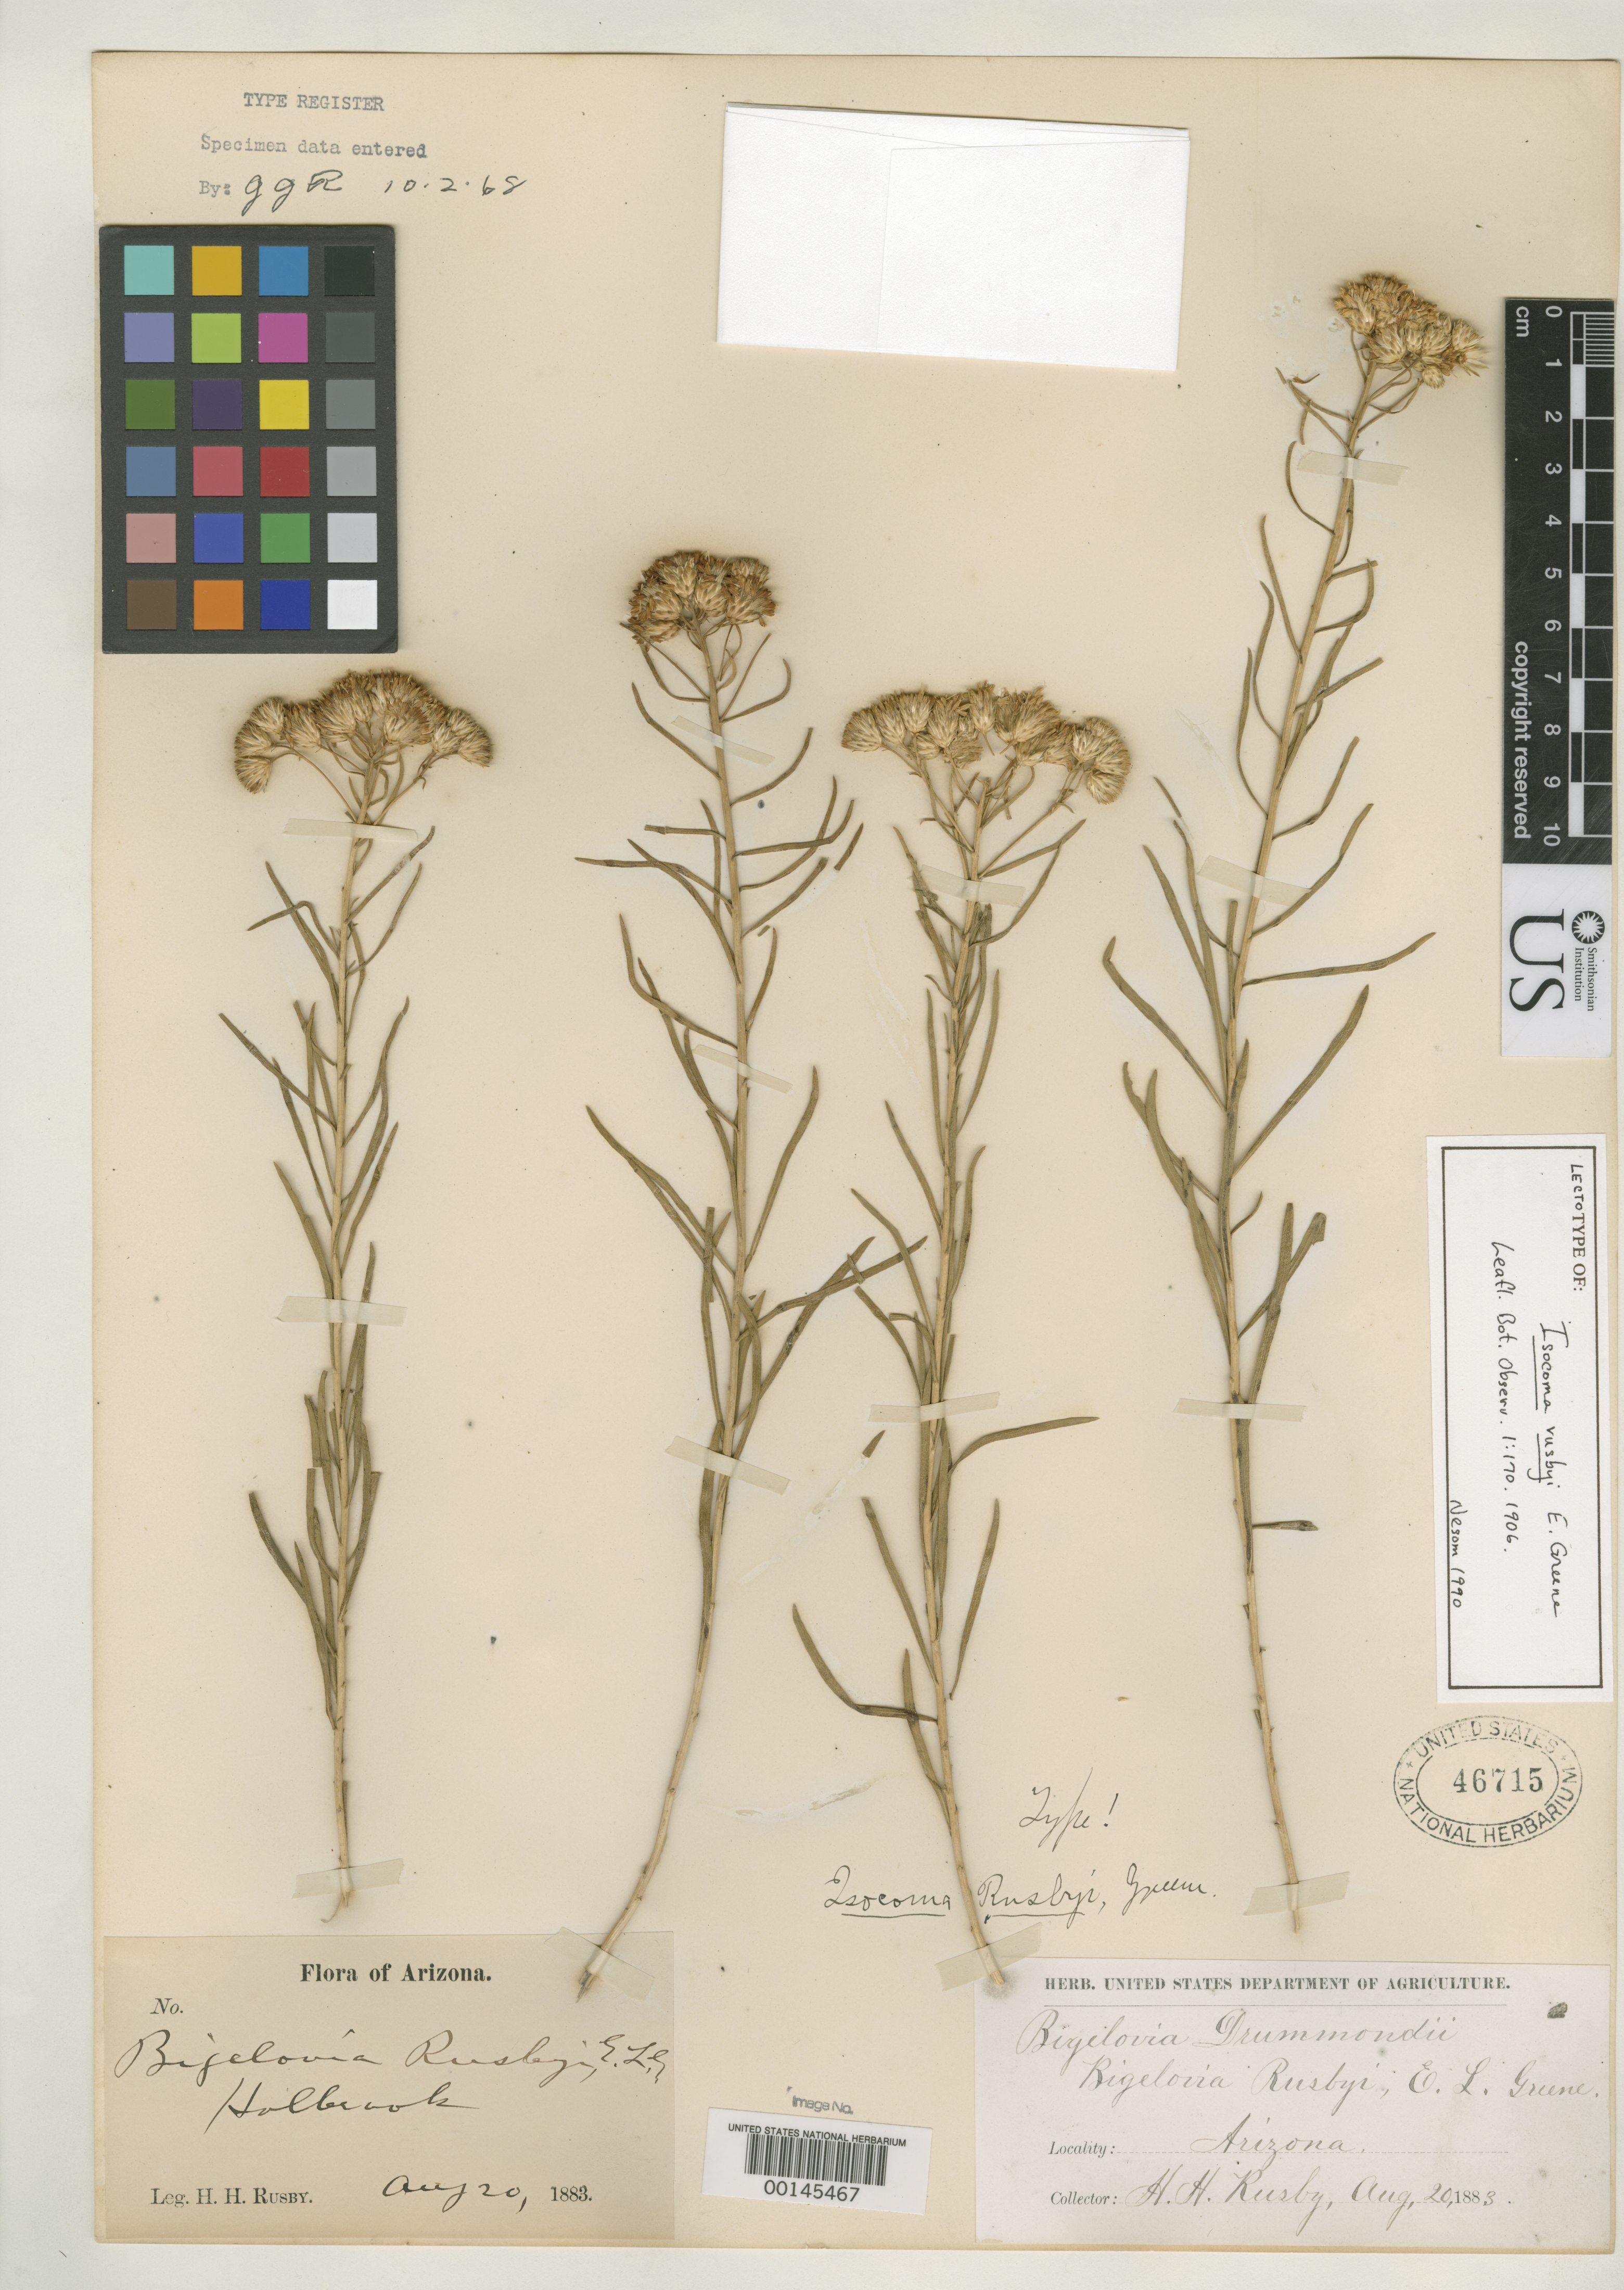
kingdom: Plantae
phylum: Tracheophyta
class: Magnoliopsida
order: Asterales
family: Asteraceae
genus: Isocoma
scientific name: Isocoma rusbyi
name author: Greene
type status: Lectotype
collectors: H. H. Rusby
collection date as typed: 20 Aug 1883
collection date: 1883-08-20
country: United States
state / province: Arizona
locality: Holbrook.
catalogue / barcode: US 46715